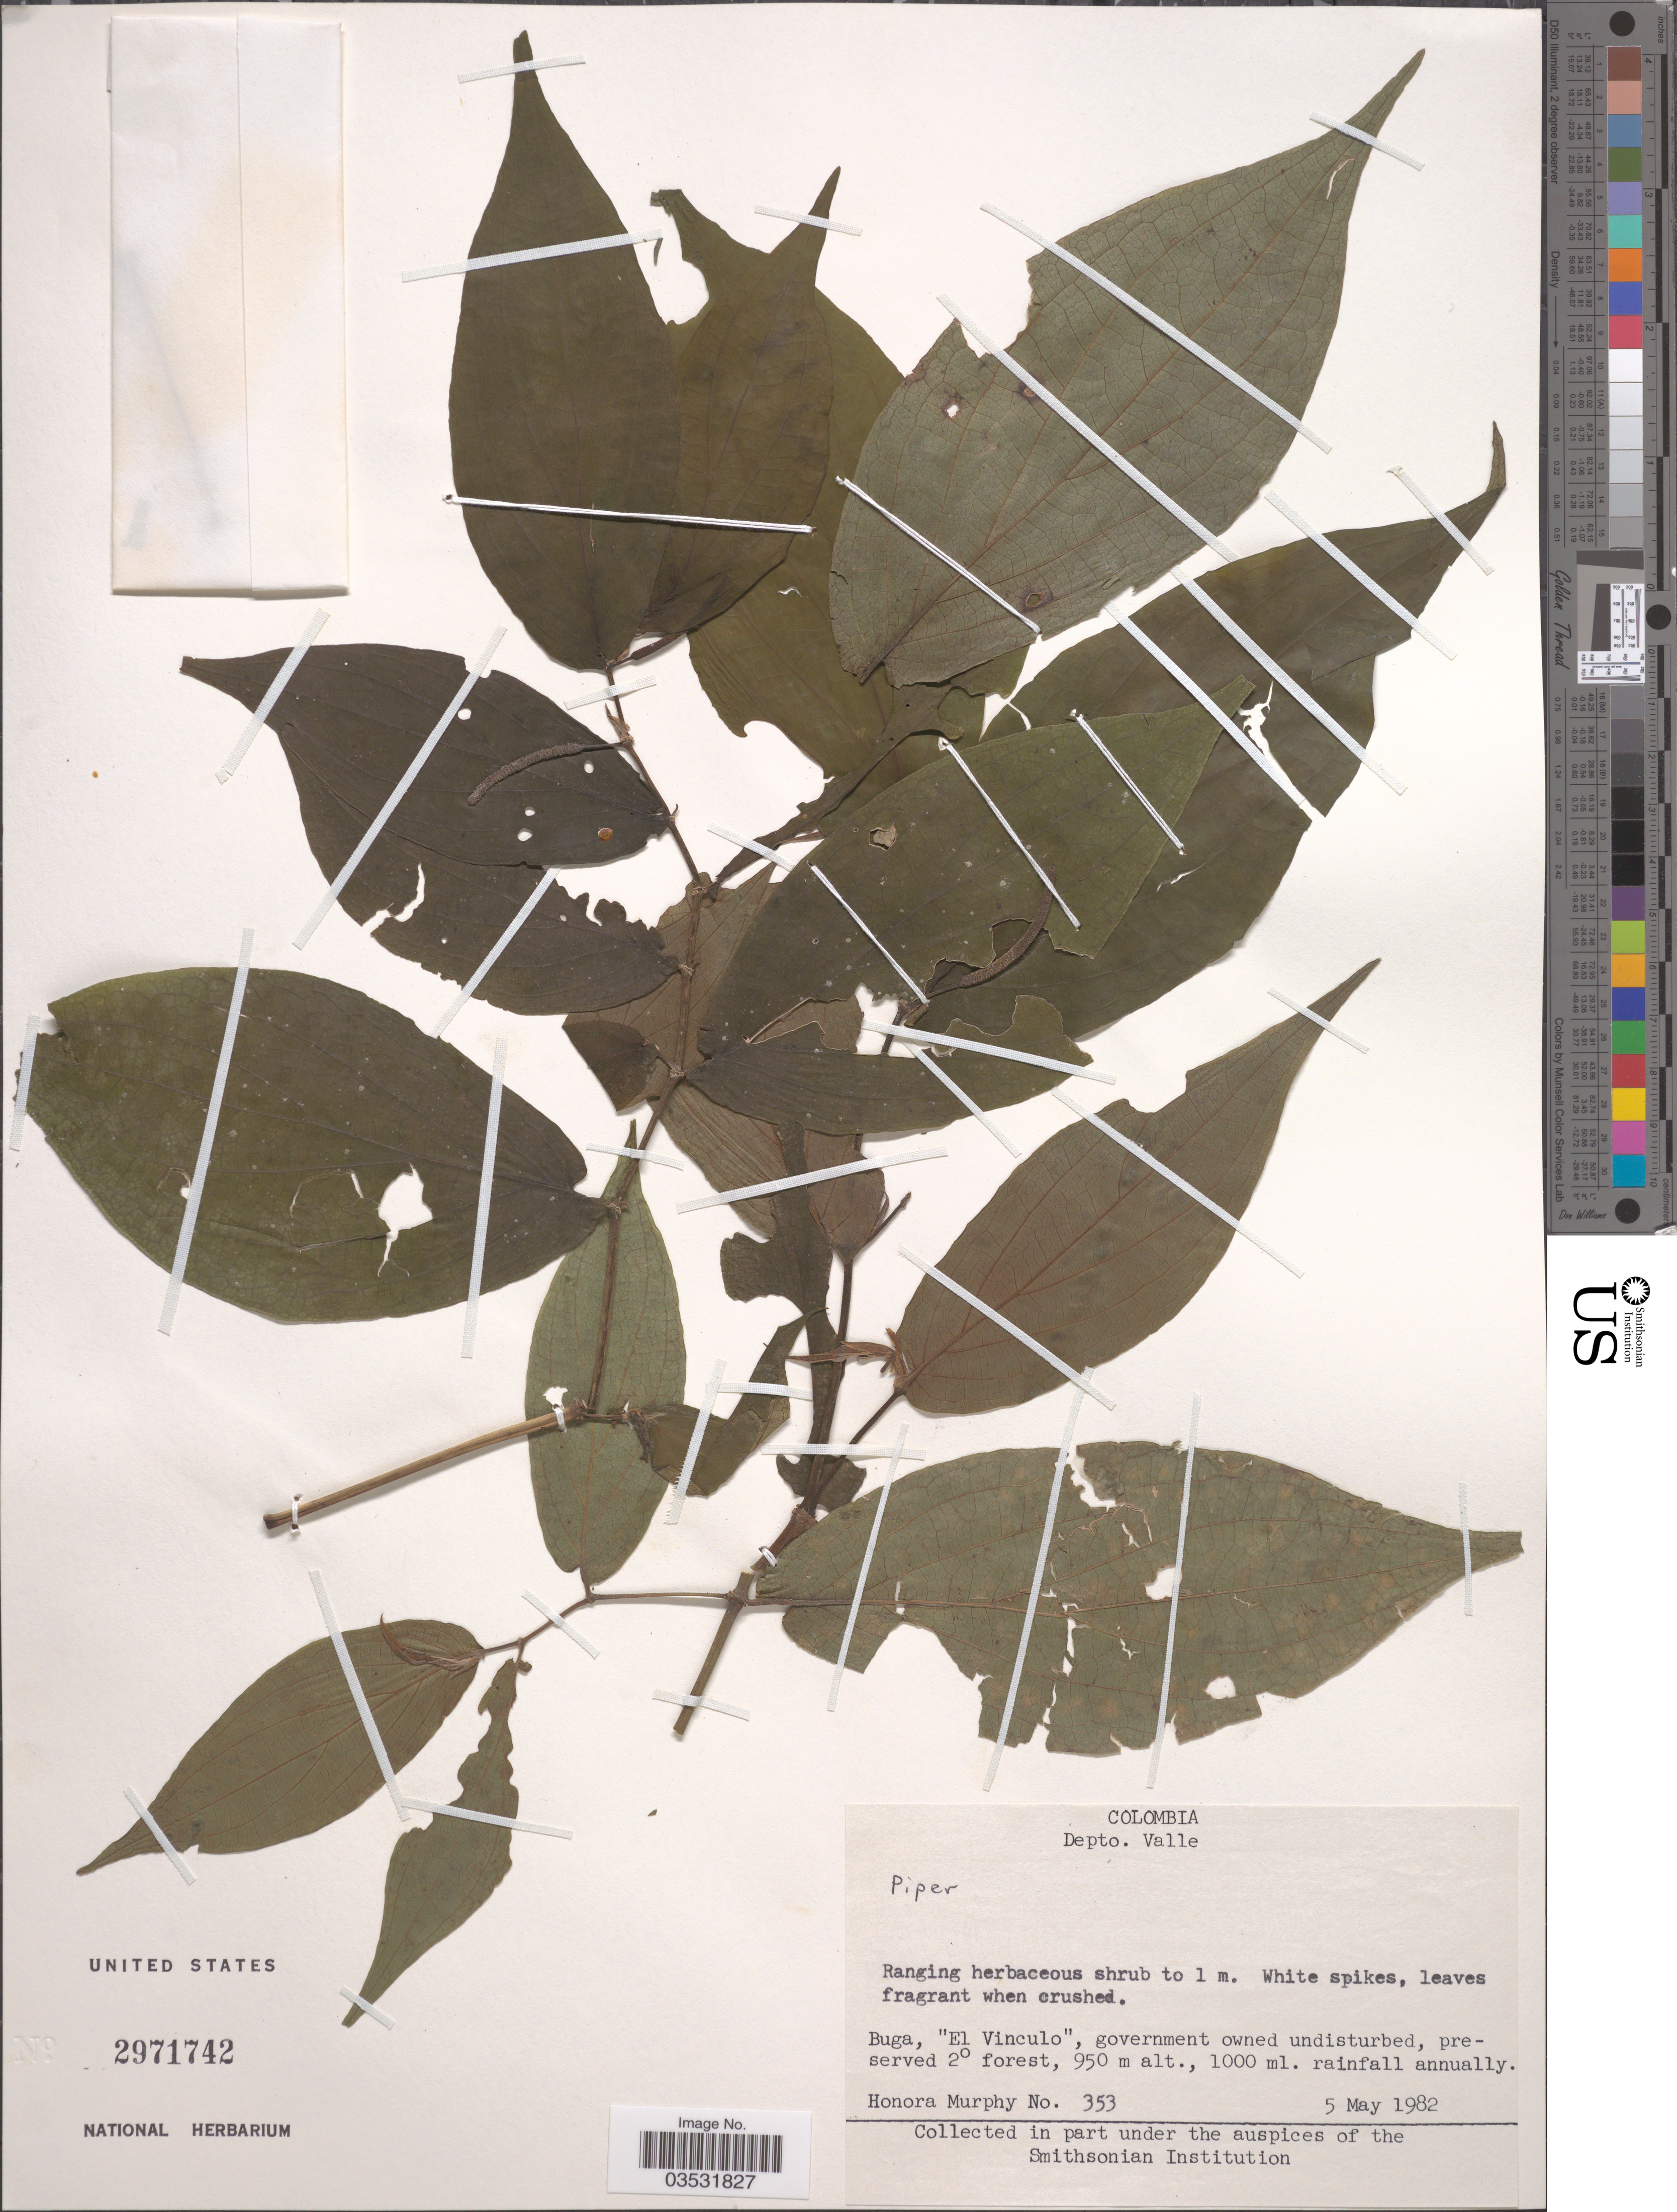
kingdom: Plantae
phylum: Tracheophyta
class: Magnoliopsida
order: Piperales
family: Piperaceae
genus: Piper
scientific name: Piper sp.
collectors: H. Murphy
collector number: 353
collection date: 1982-05-05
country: Colombia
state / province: Valle del Cauca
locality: Depto. Valle. Buga, "El Vinculo", government owned undisturbed.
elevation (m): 950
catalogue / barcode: US 2971742